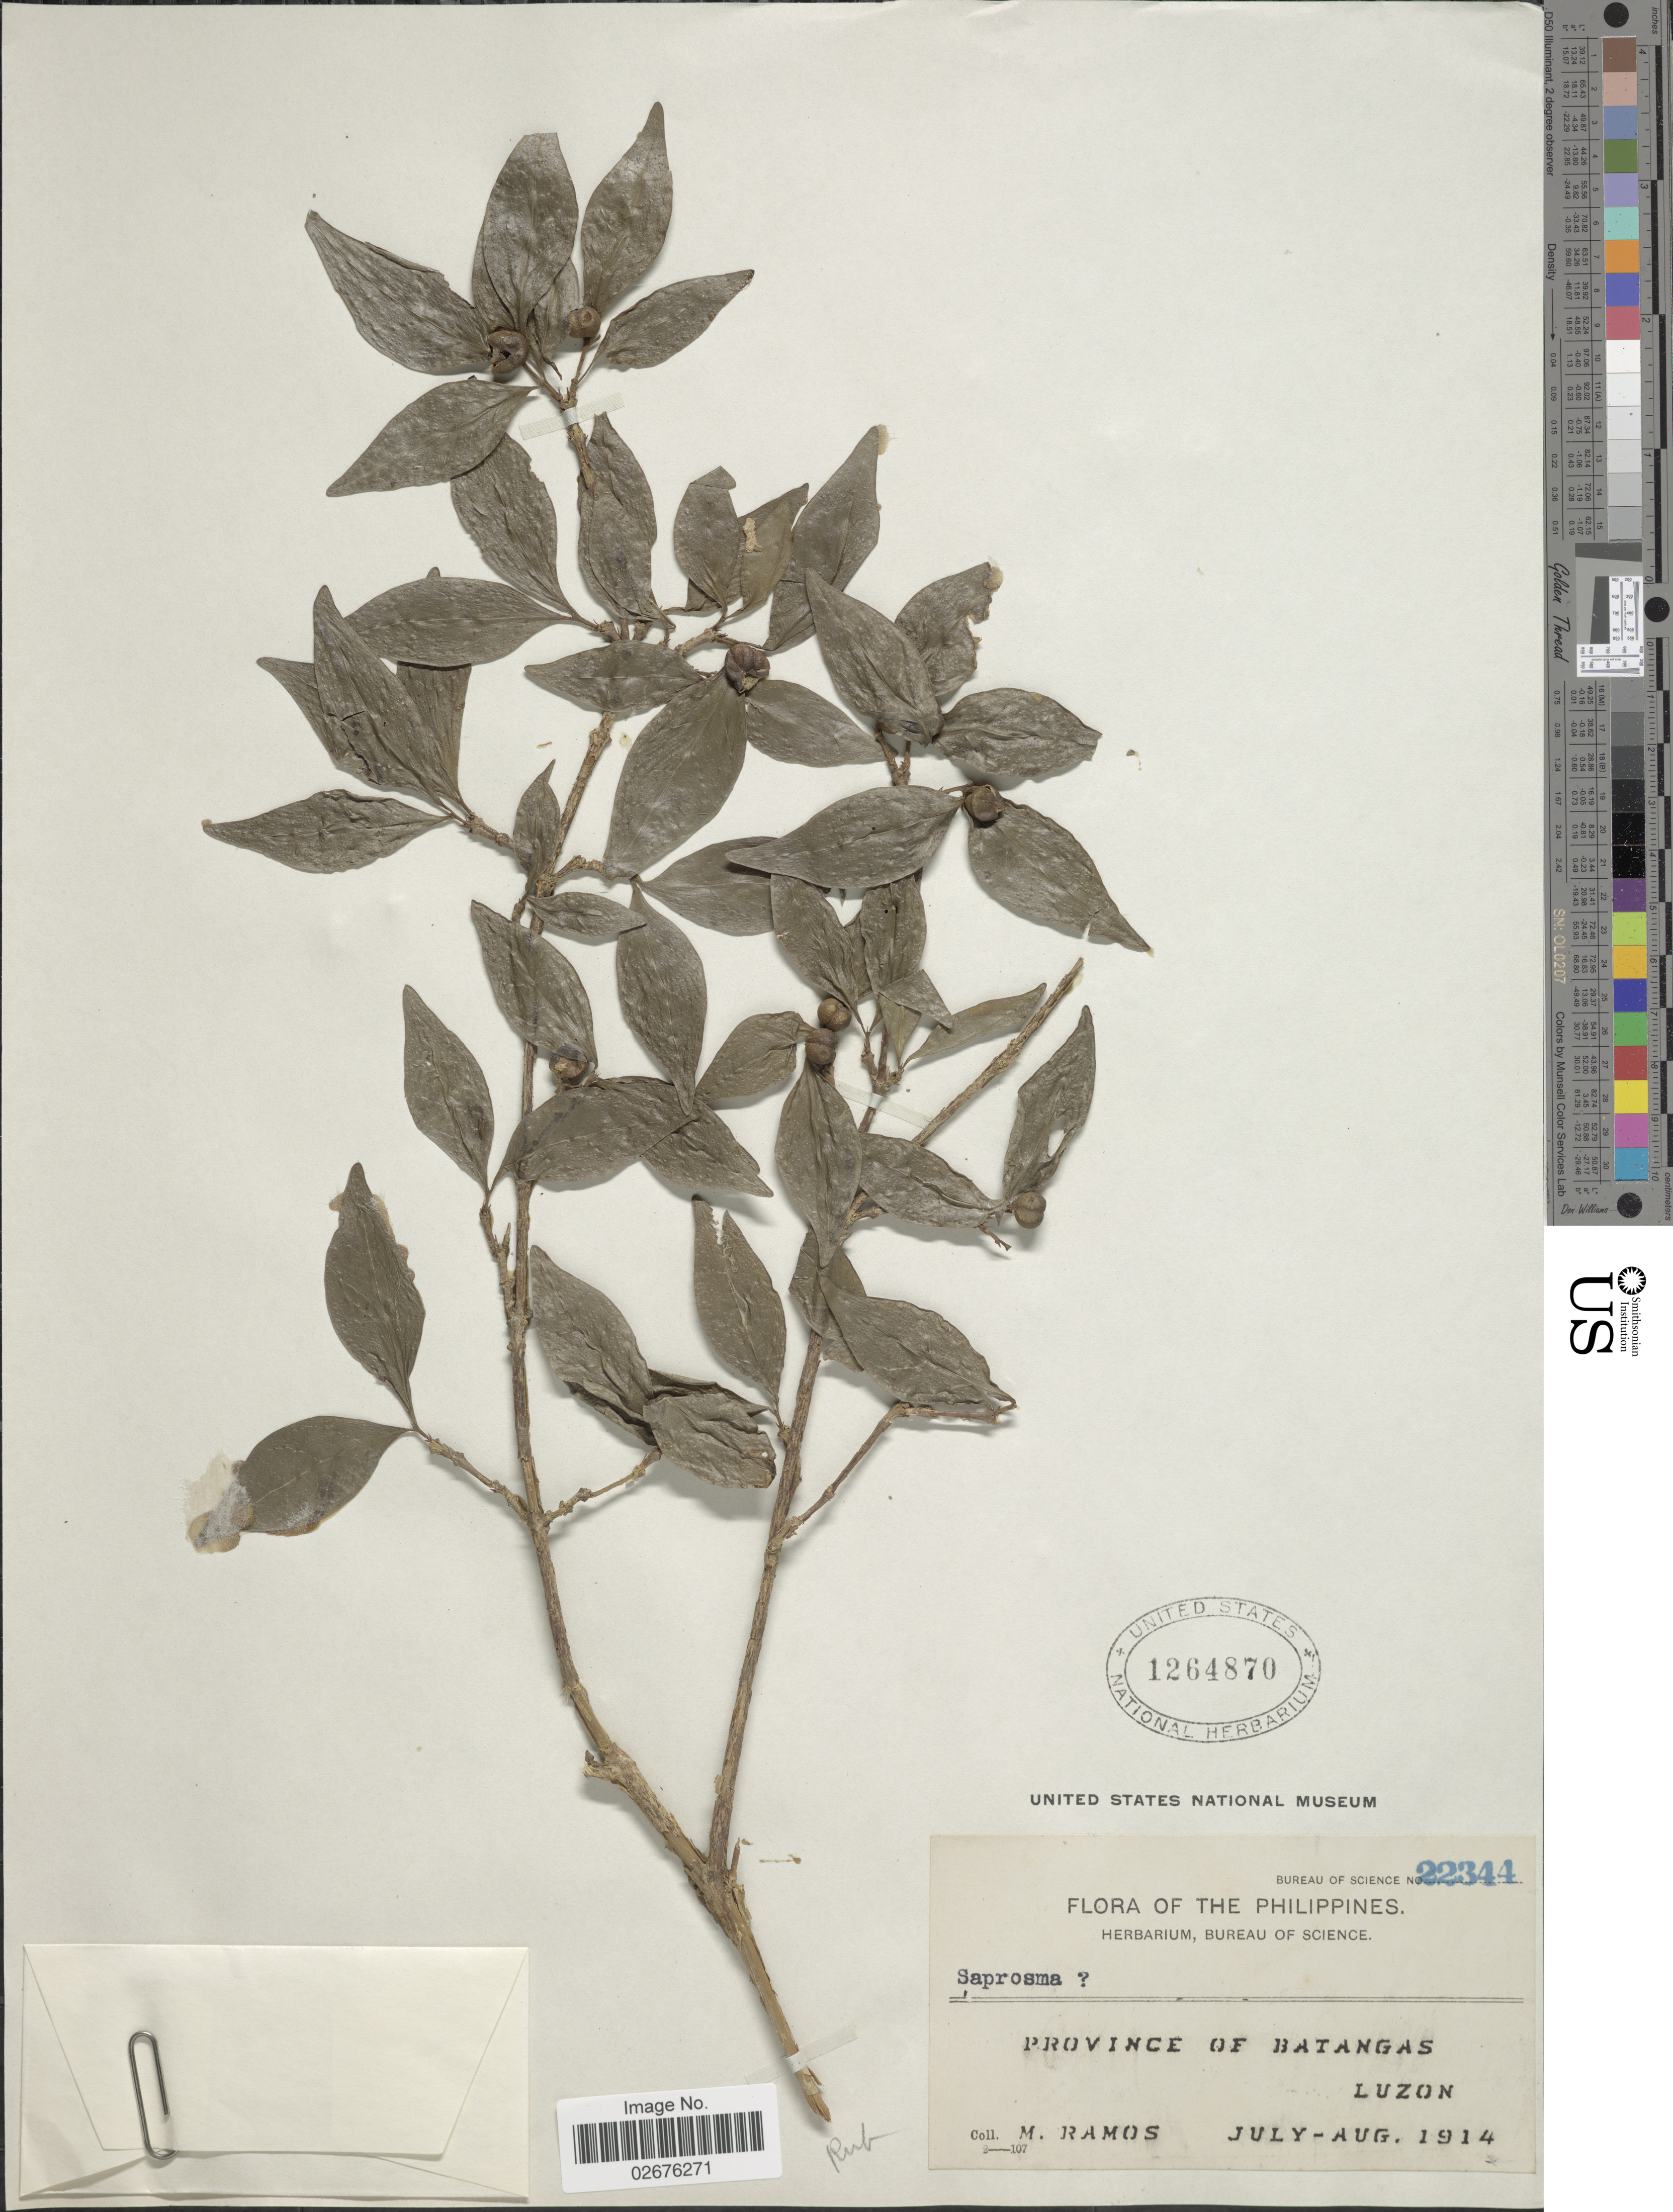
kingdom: Plantae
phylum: Tracheophyta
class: Magnoliopsida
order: Gentianales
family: Rubiaceae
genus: Saprosma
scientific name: Saprosma sp.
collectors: M. Ramos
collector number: Bureau of Science 22344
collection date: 1914-07/1914-08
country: Philippines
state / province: Calabarzon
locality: Province of Batangas, Luzon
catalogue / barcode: US 1264870